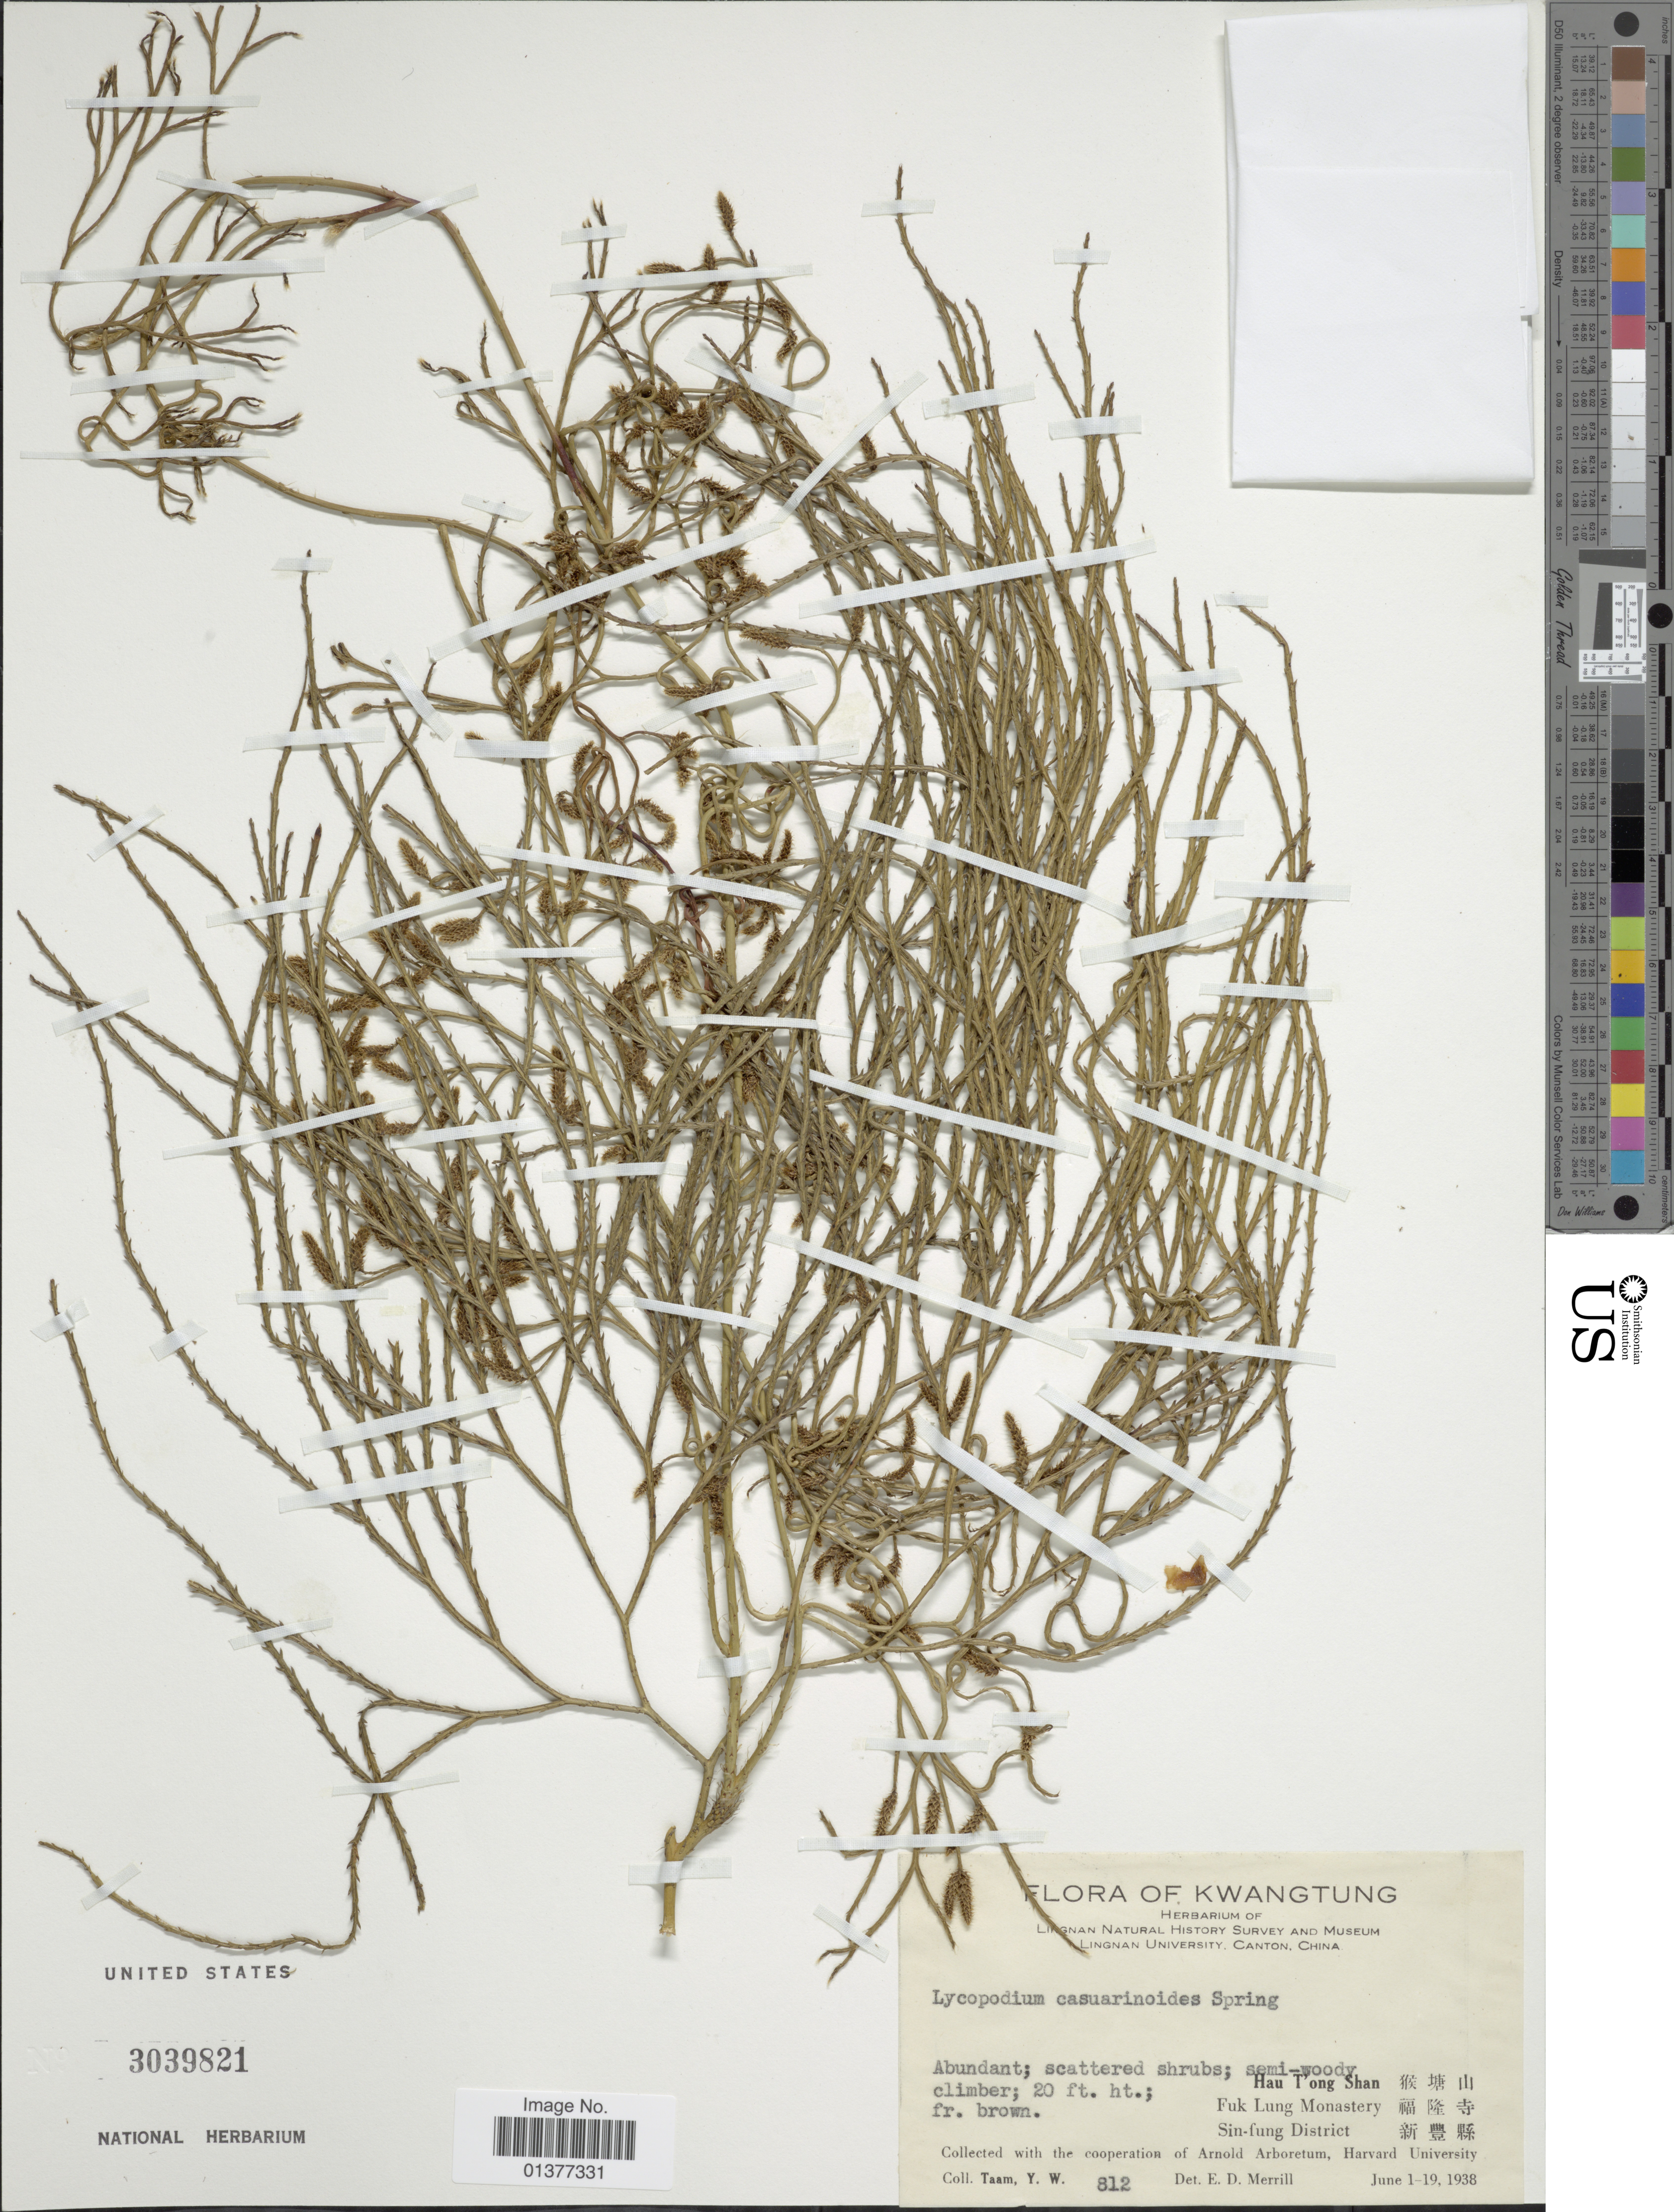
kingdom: Plantae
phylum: Tracheophyta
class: Lycopodiopsida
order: Lycopodiales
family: Lycopodiaceae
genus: Lycopodiastrum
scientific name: Lycopodiastrum casuarinoides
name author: (Spring) Holub ex R.D. Dixit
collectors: Y. W. Taam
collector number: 812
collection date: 1938-06-01/1938-06-19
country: China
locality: Kwangtung, Hau T'ong Shan, Fuk Lung Monastery, Sin-fung District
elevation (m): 6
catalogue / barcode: US 3039821